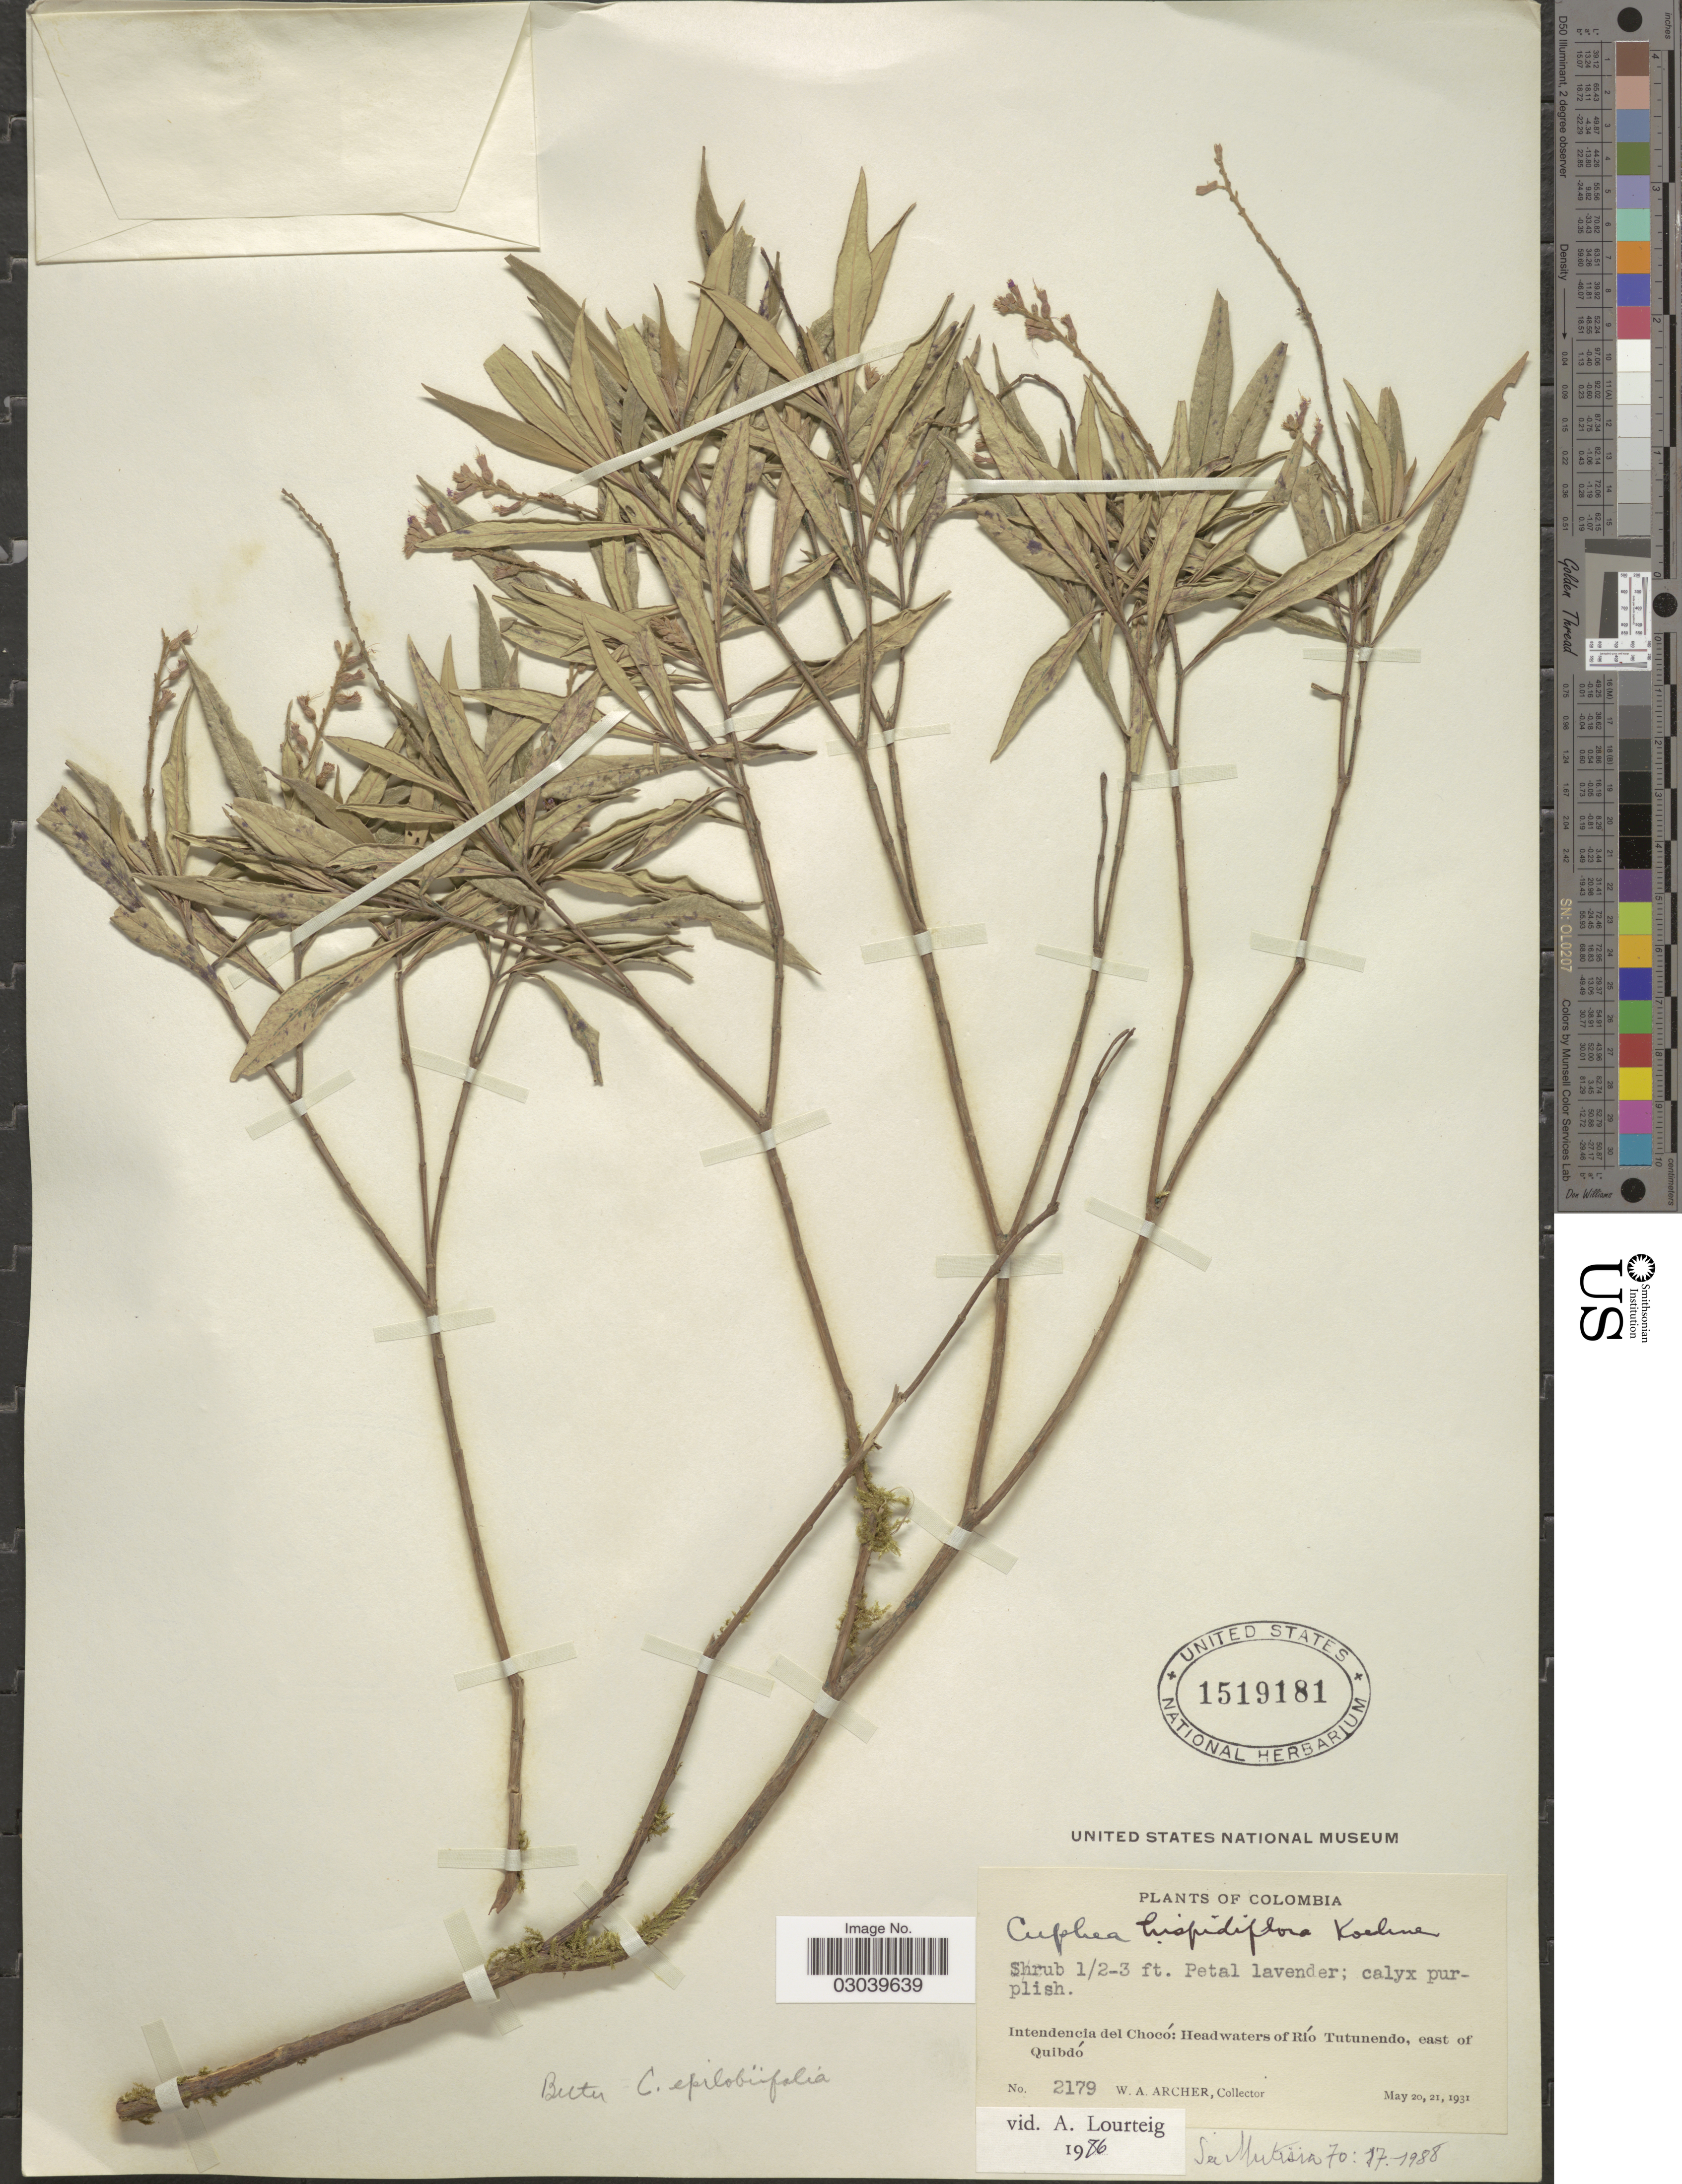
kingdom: Plantae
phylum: Tracheophyta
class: Magnoliopsida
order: Myrtales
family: Lythraceae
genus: Cuphea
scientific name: Cuphea hispidiflora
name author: Koehne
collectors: W. Archer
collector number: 2179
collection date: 1931-05-20/1931-05-21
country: Colombia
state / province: Chocó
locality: Intendencia del Chocó: Headwaters of Río Tutunendo, east of Quibdó.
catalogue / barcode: US 1519181